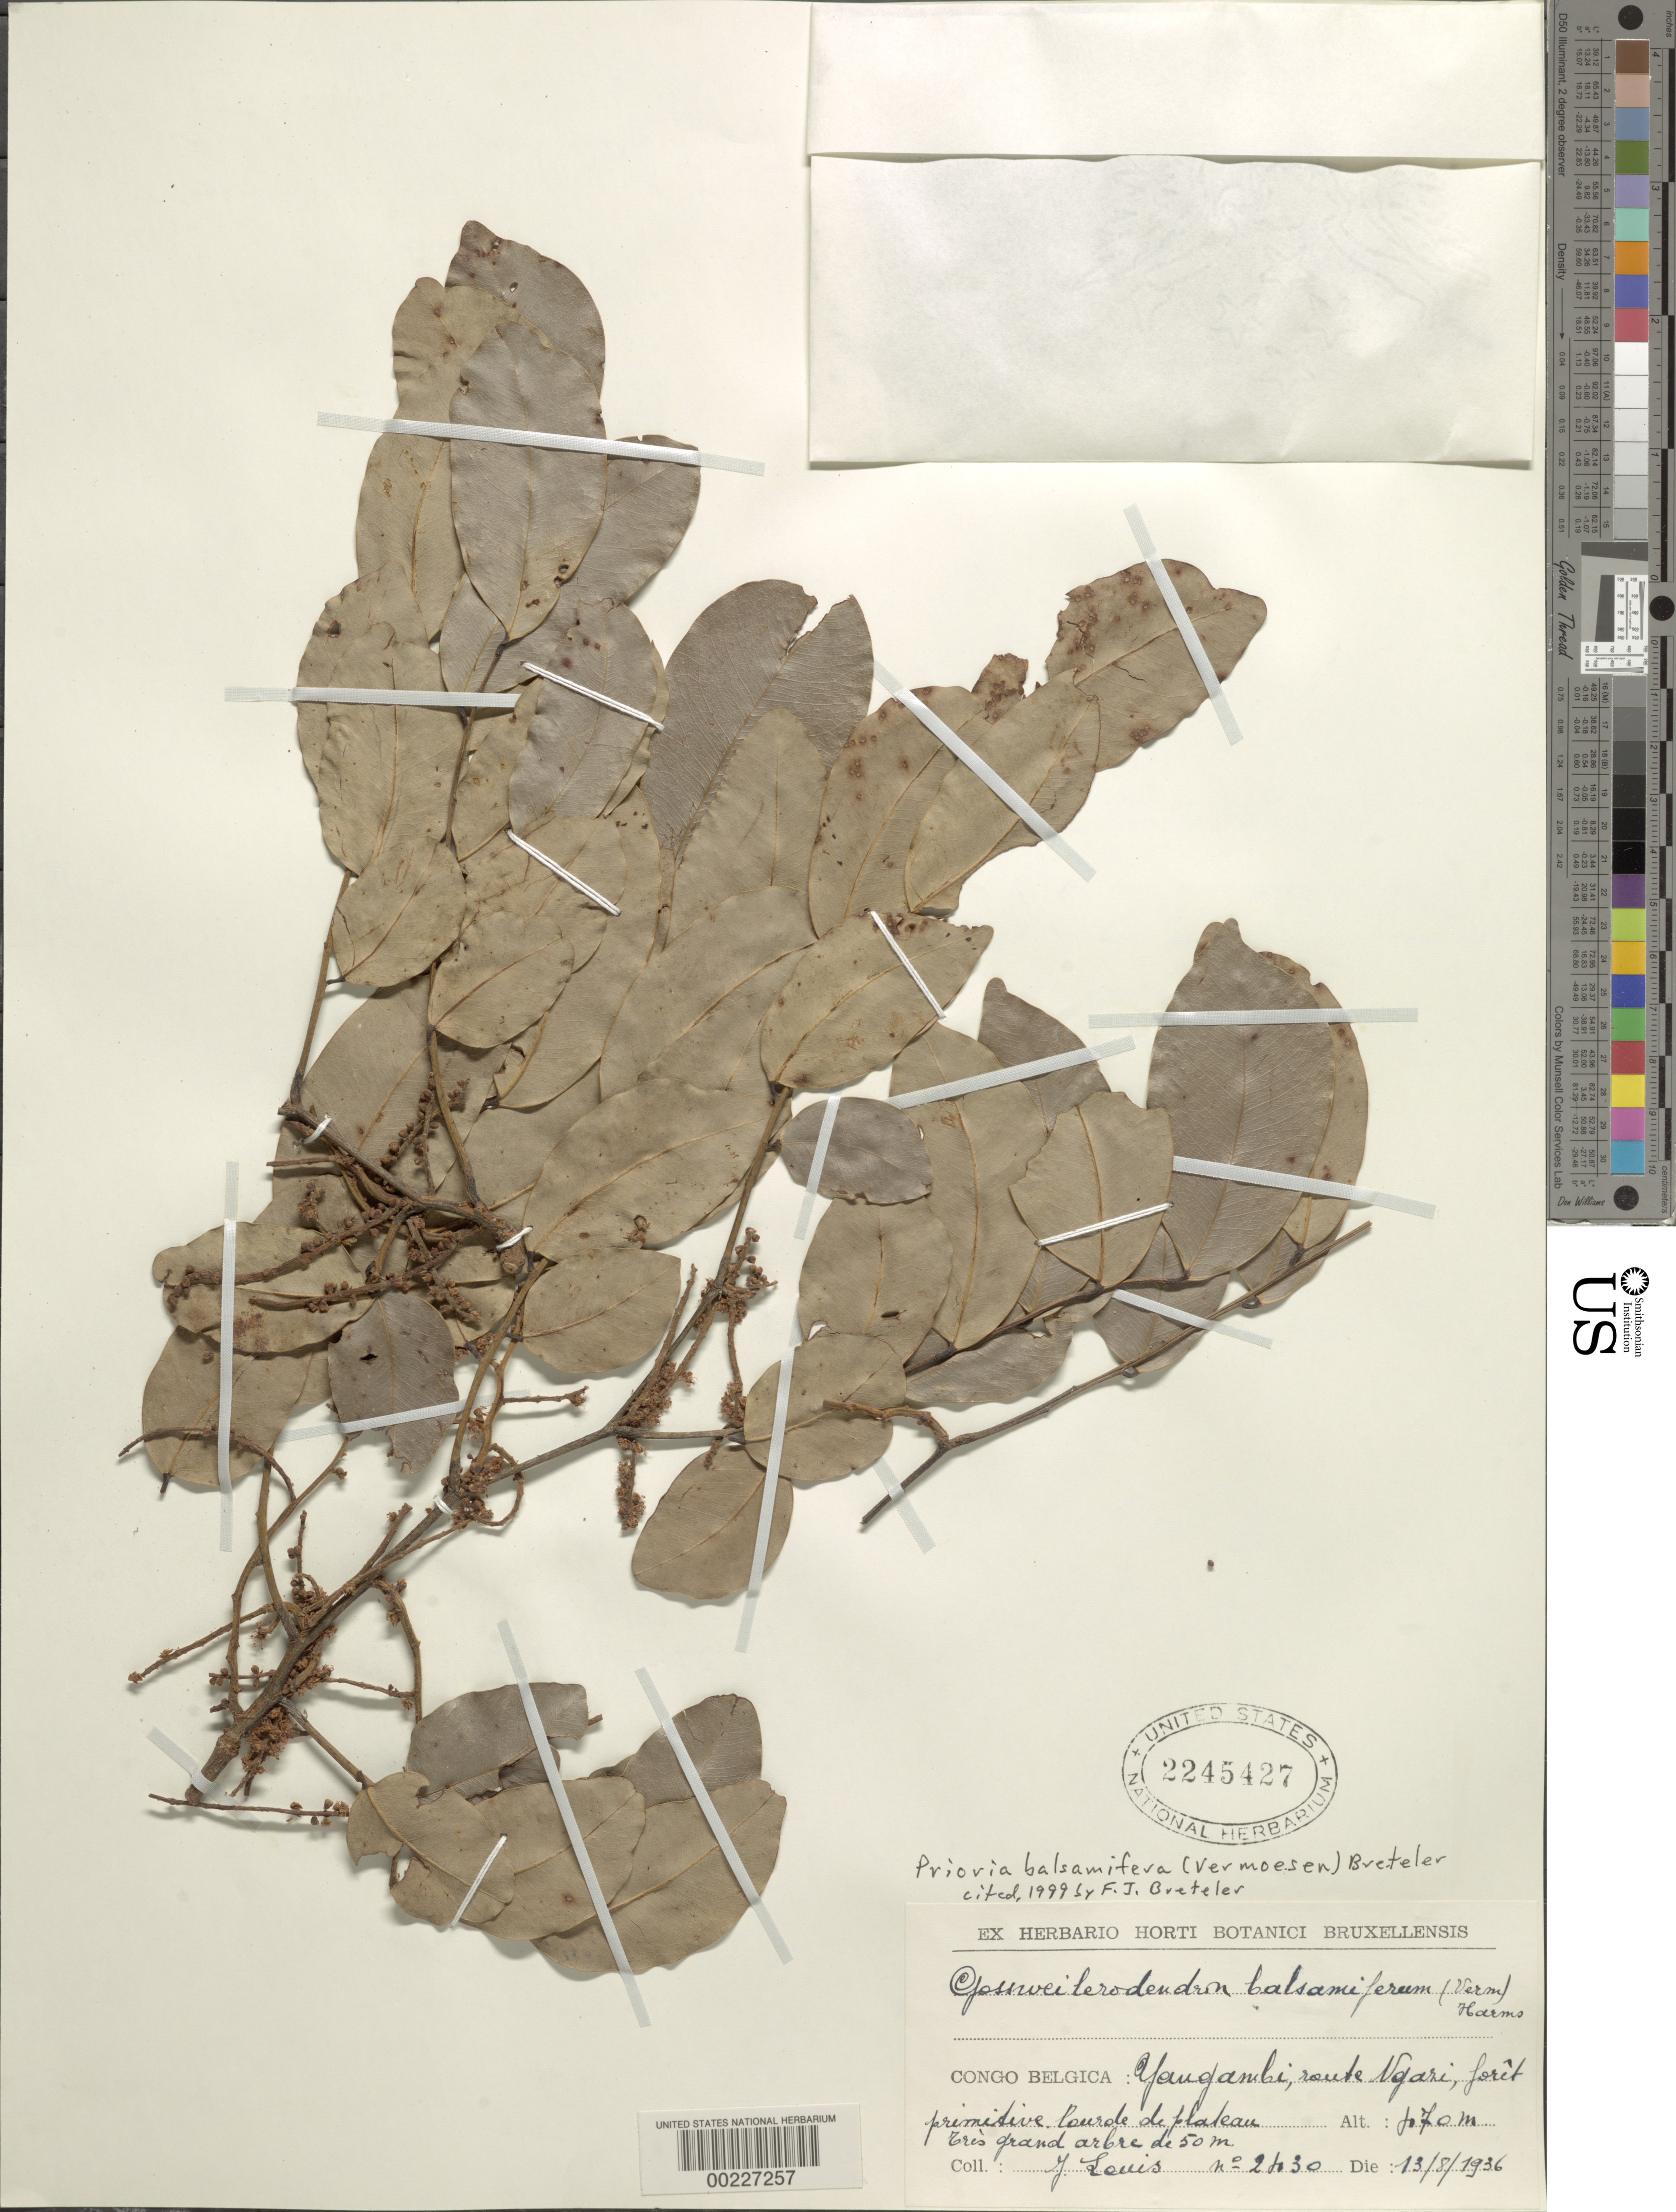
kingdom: Plantae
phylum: Tracheophyta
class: Magnoliopsida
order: Fabales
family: Fabaceae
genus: Gossweilerodendron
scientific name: Gossweilerodendron balsamiferum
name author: (Vermoesen) Harms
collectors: J. Louis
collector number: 2430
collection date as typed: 13 Aug 1936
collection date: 1936-08-13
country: Congo, Democratic Republic of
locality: Yanglambi; route ngari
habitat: Primative forest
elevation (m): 470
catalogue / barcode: US 2245427